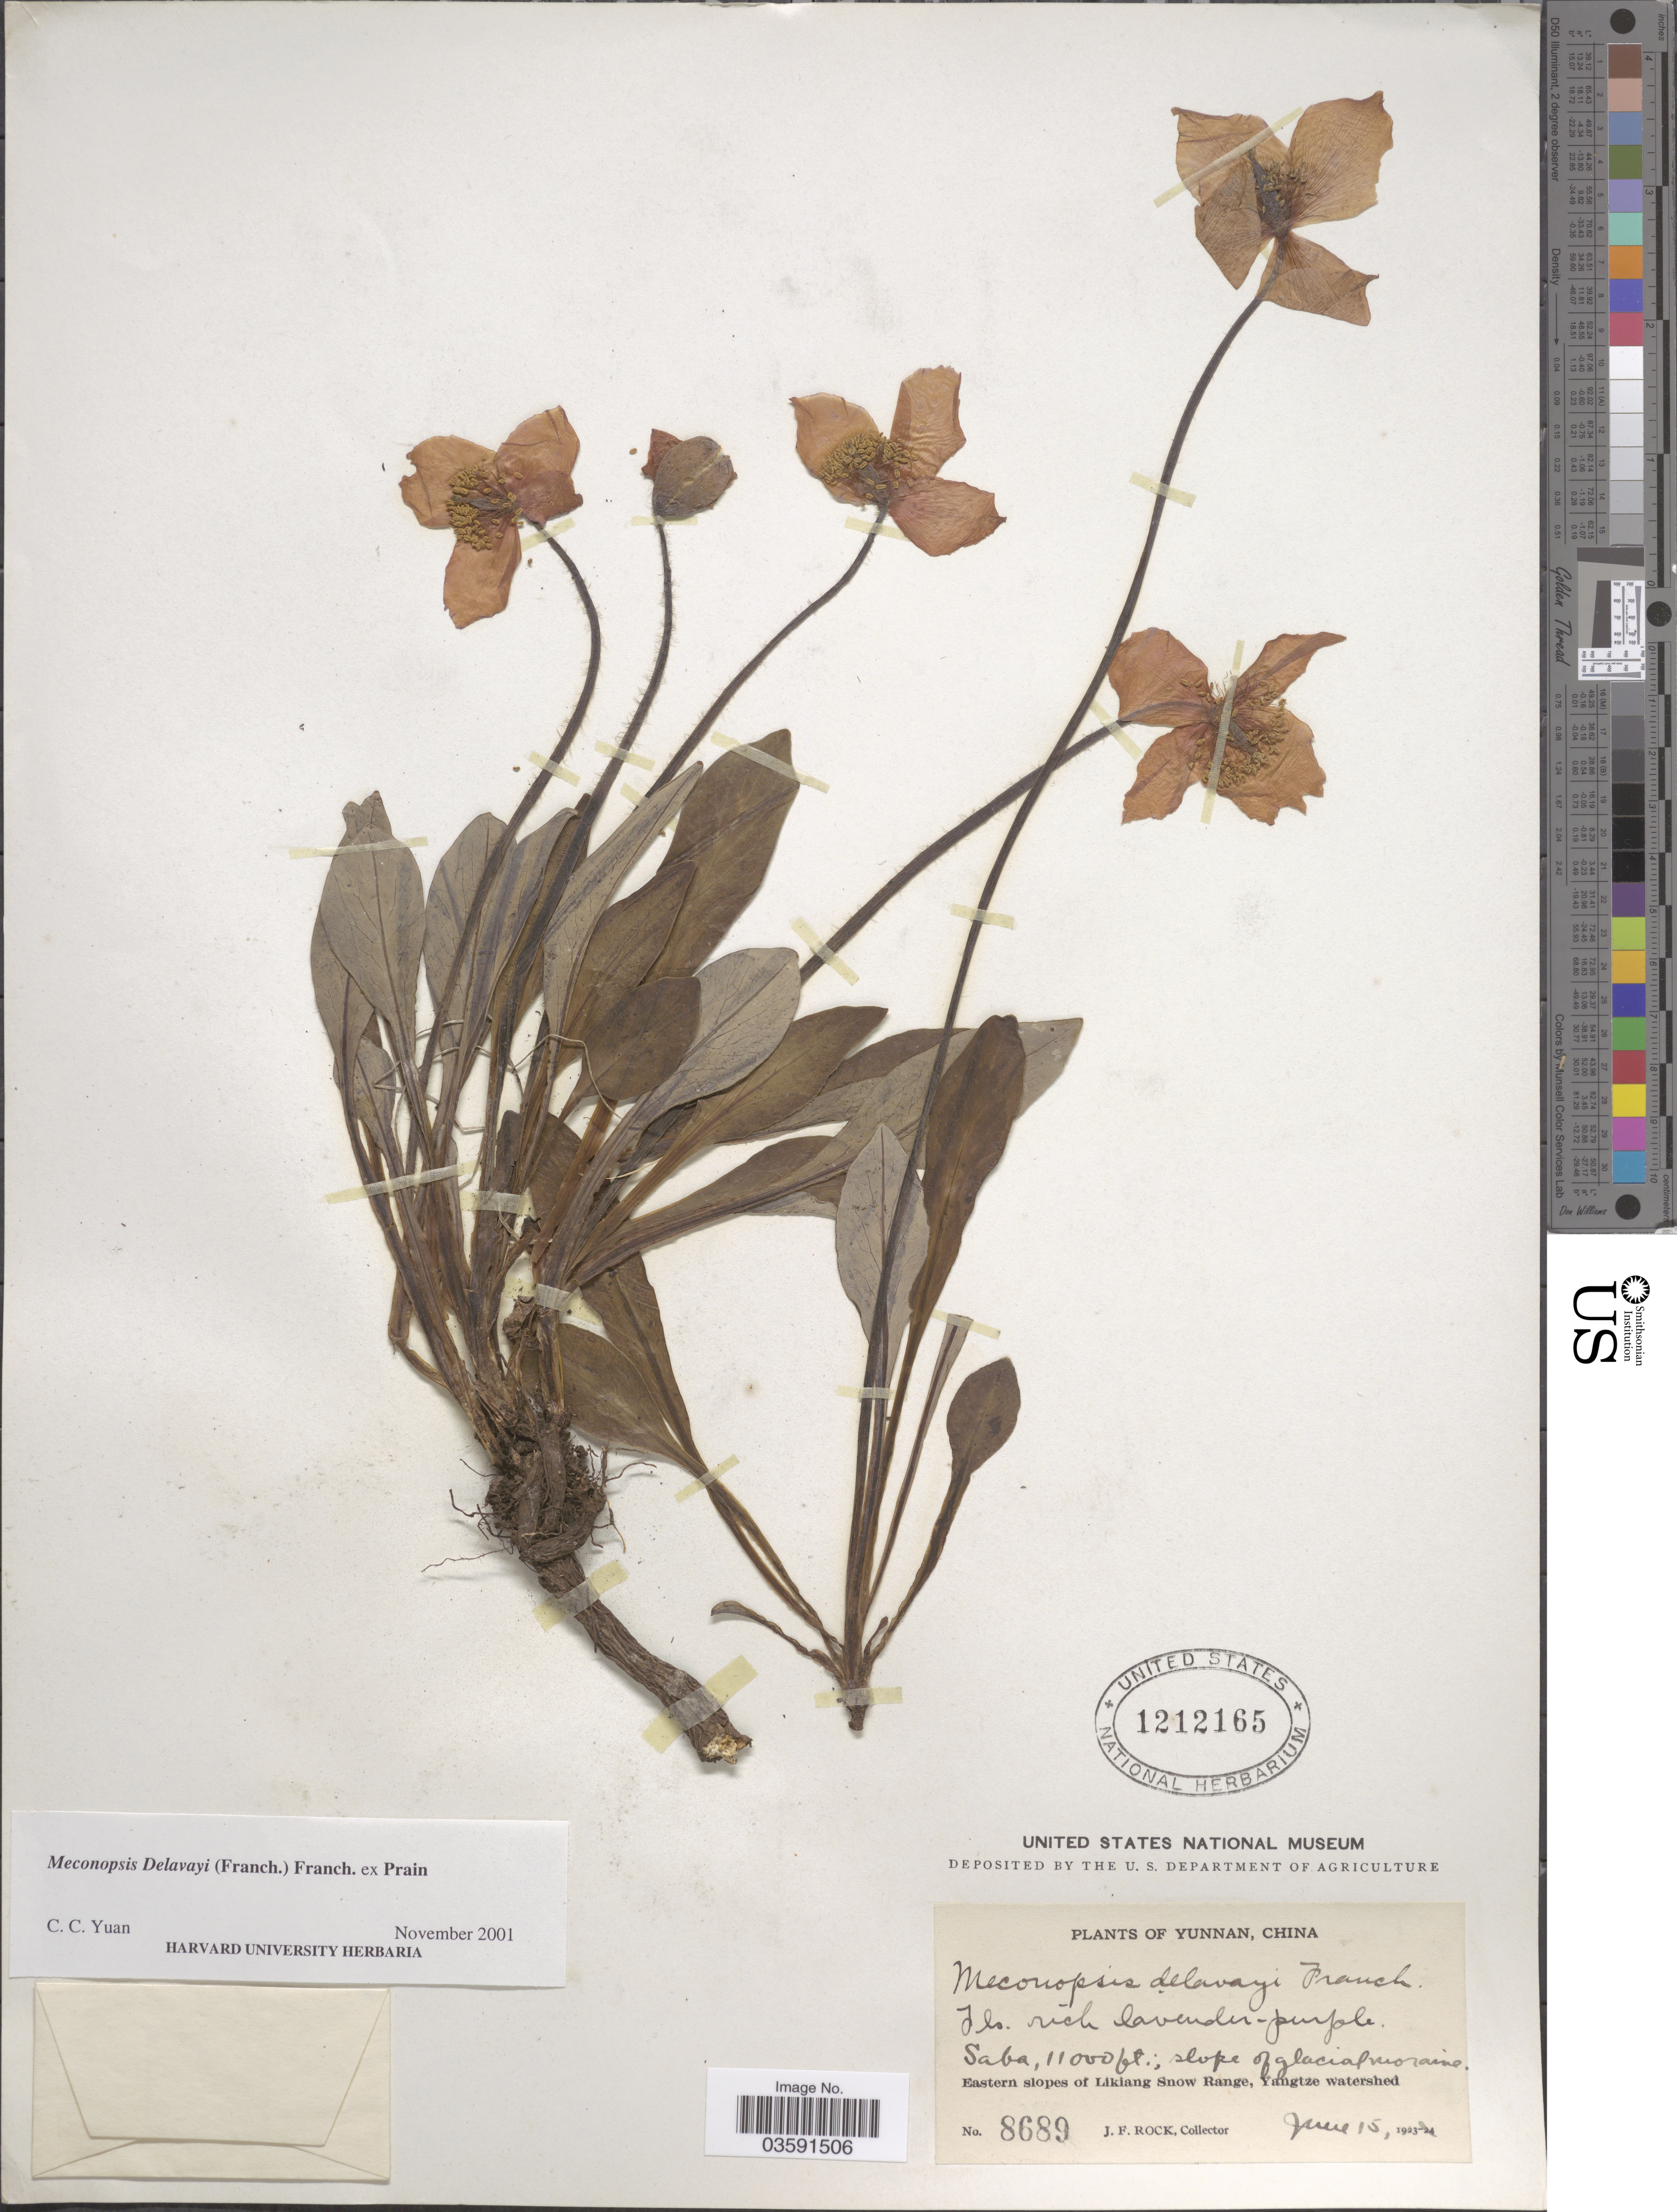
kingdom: Plantae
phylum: Tracheophyta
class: Magnoliopsida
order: Ranunculales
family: Papaveraceae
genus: Meconopsis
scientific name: Meconopsis delavayi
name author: (Franch.) Franch. ex Prain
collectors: J. Rock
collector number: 8689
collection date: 1923-06-15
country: China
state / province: Yunnan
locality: Saba. Eastern slopes of Likiang Snow Range, Yangtze watershed.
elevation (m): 3353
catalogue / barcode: US 1212165